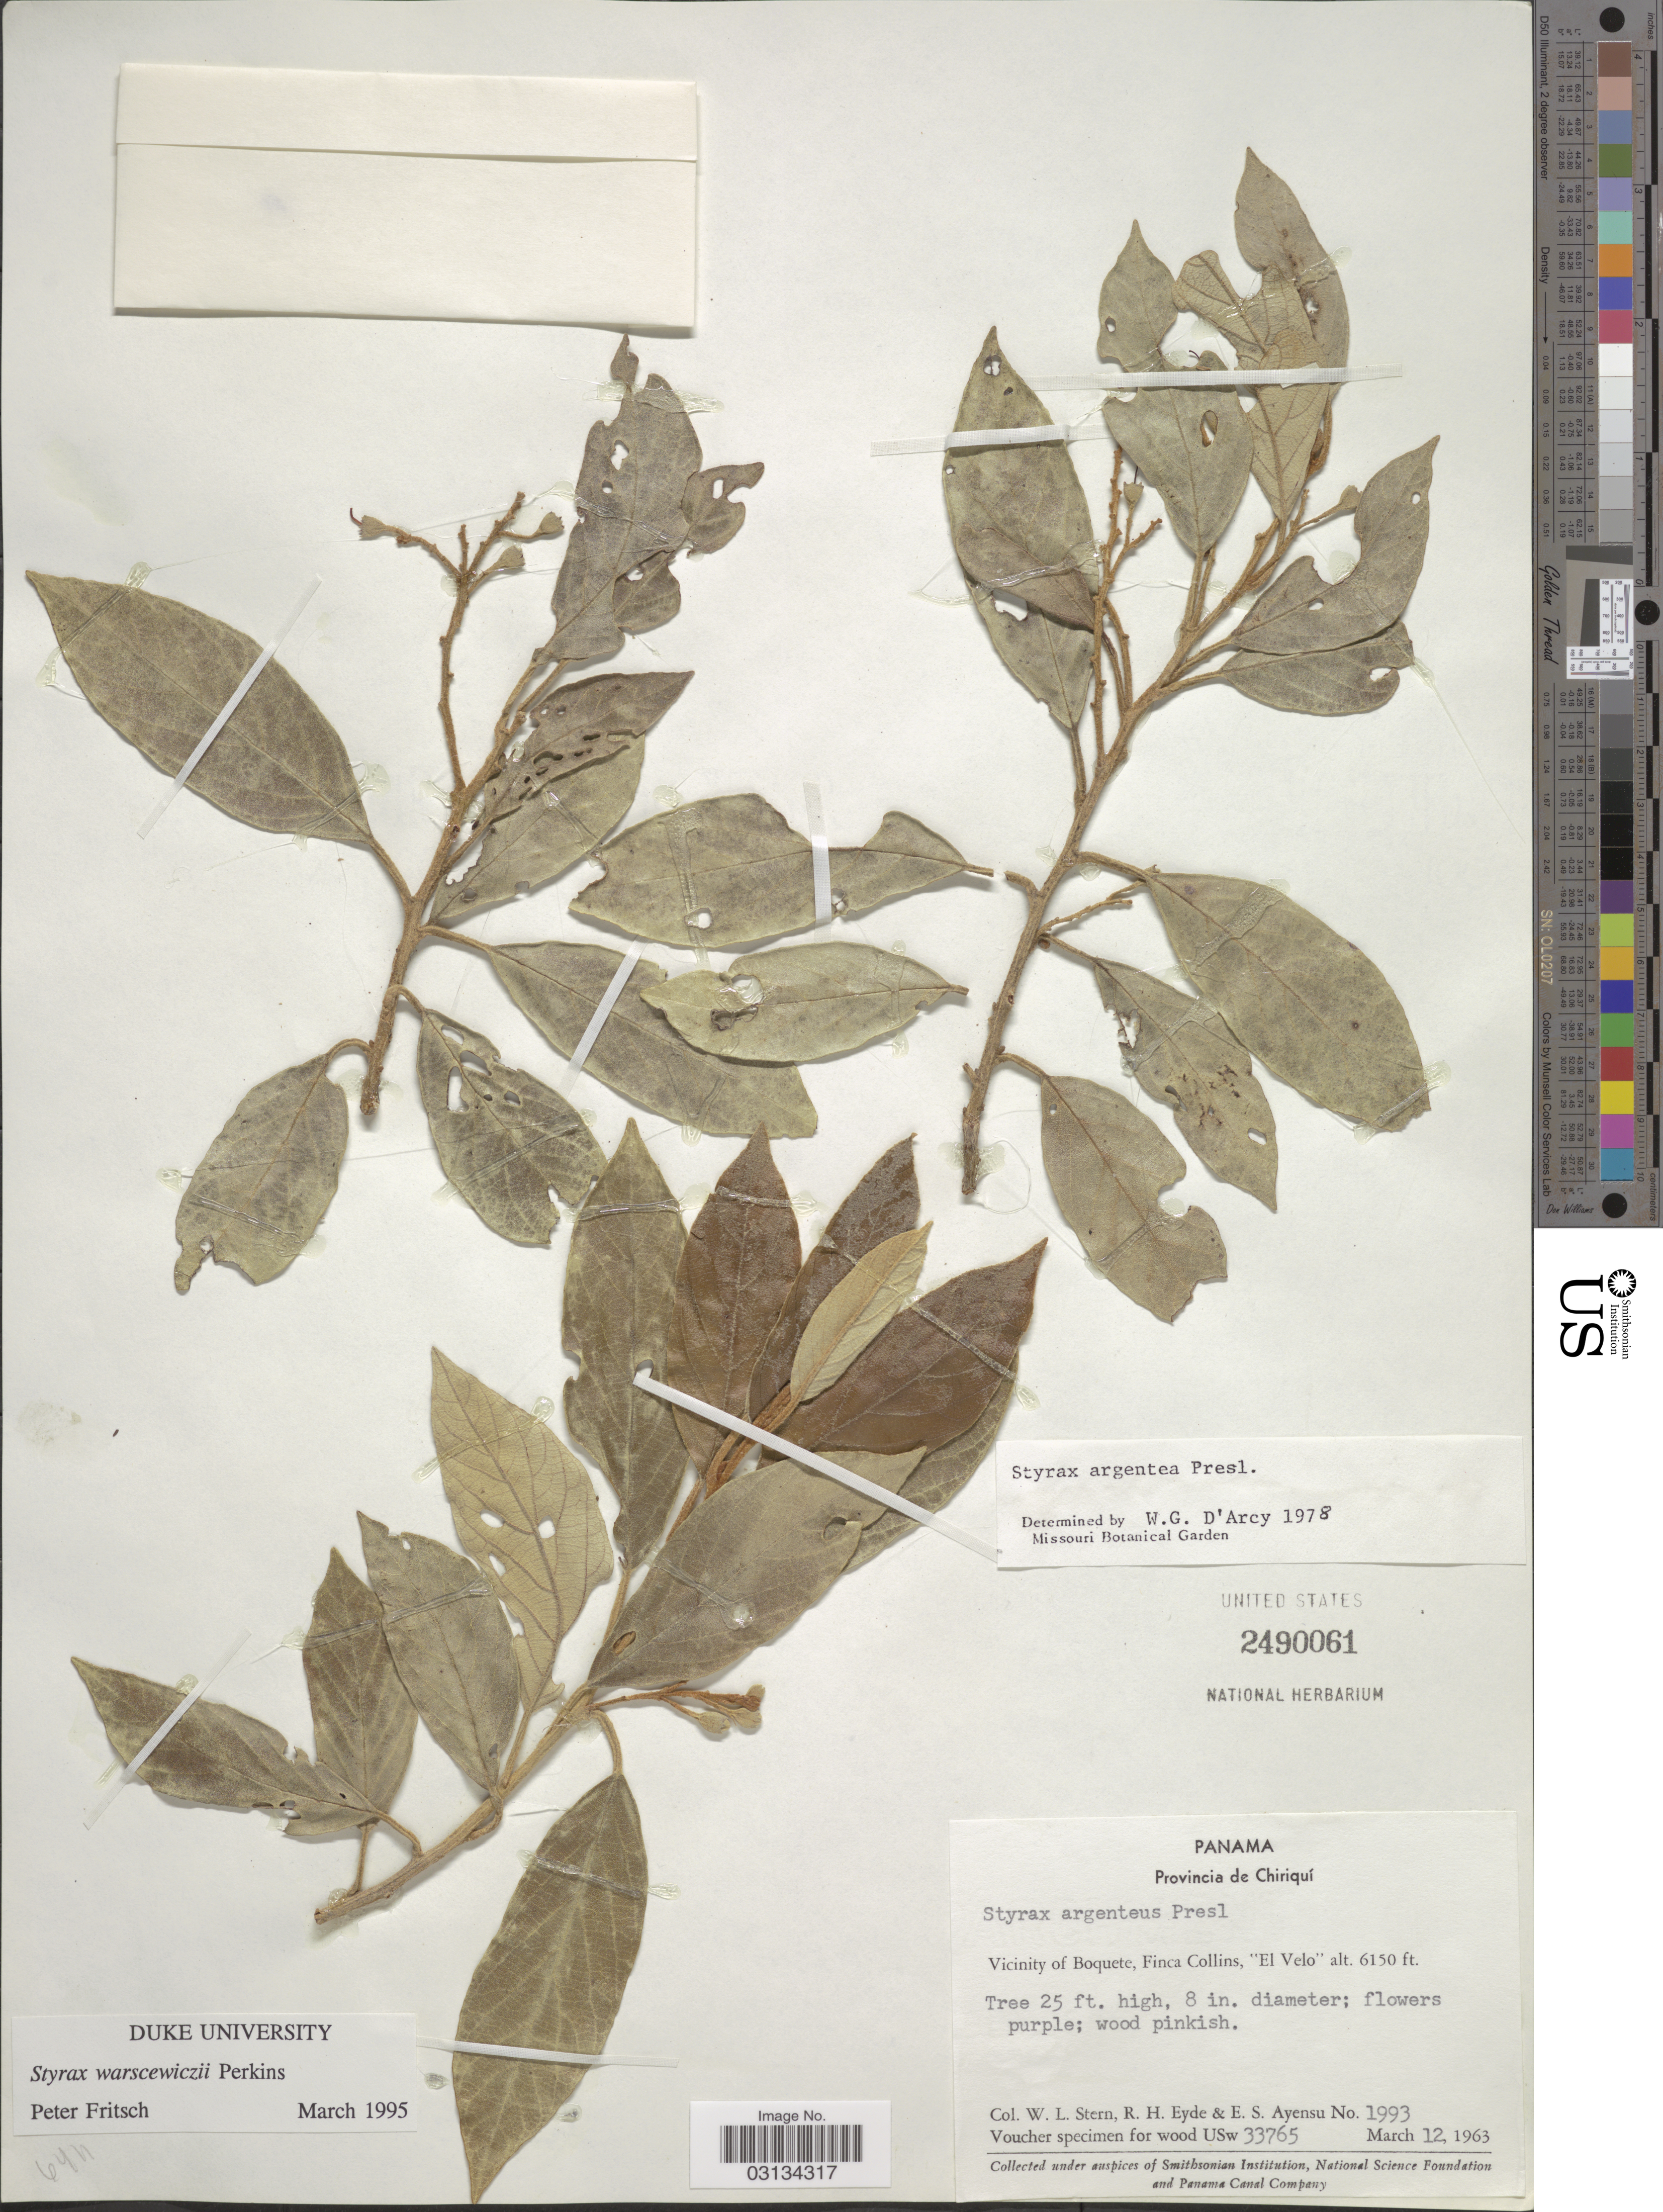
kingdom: Plantae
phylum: Tracheophyta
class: Magnoliopsida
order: Ericales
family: Styracaceae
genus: Styrax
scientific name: Styrax argenteus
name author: C. Presl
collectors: W. L. Stern, R. H. Eyde & E. S. Ayensu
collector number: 1993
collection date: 1963-03-12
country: Panama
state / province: Chiriqui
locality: Provincia de Chiriquí. Vicinity of Boquete, Finca Collins, "El Velo".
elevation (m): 1875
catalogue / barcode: US 2490061